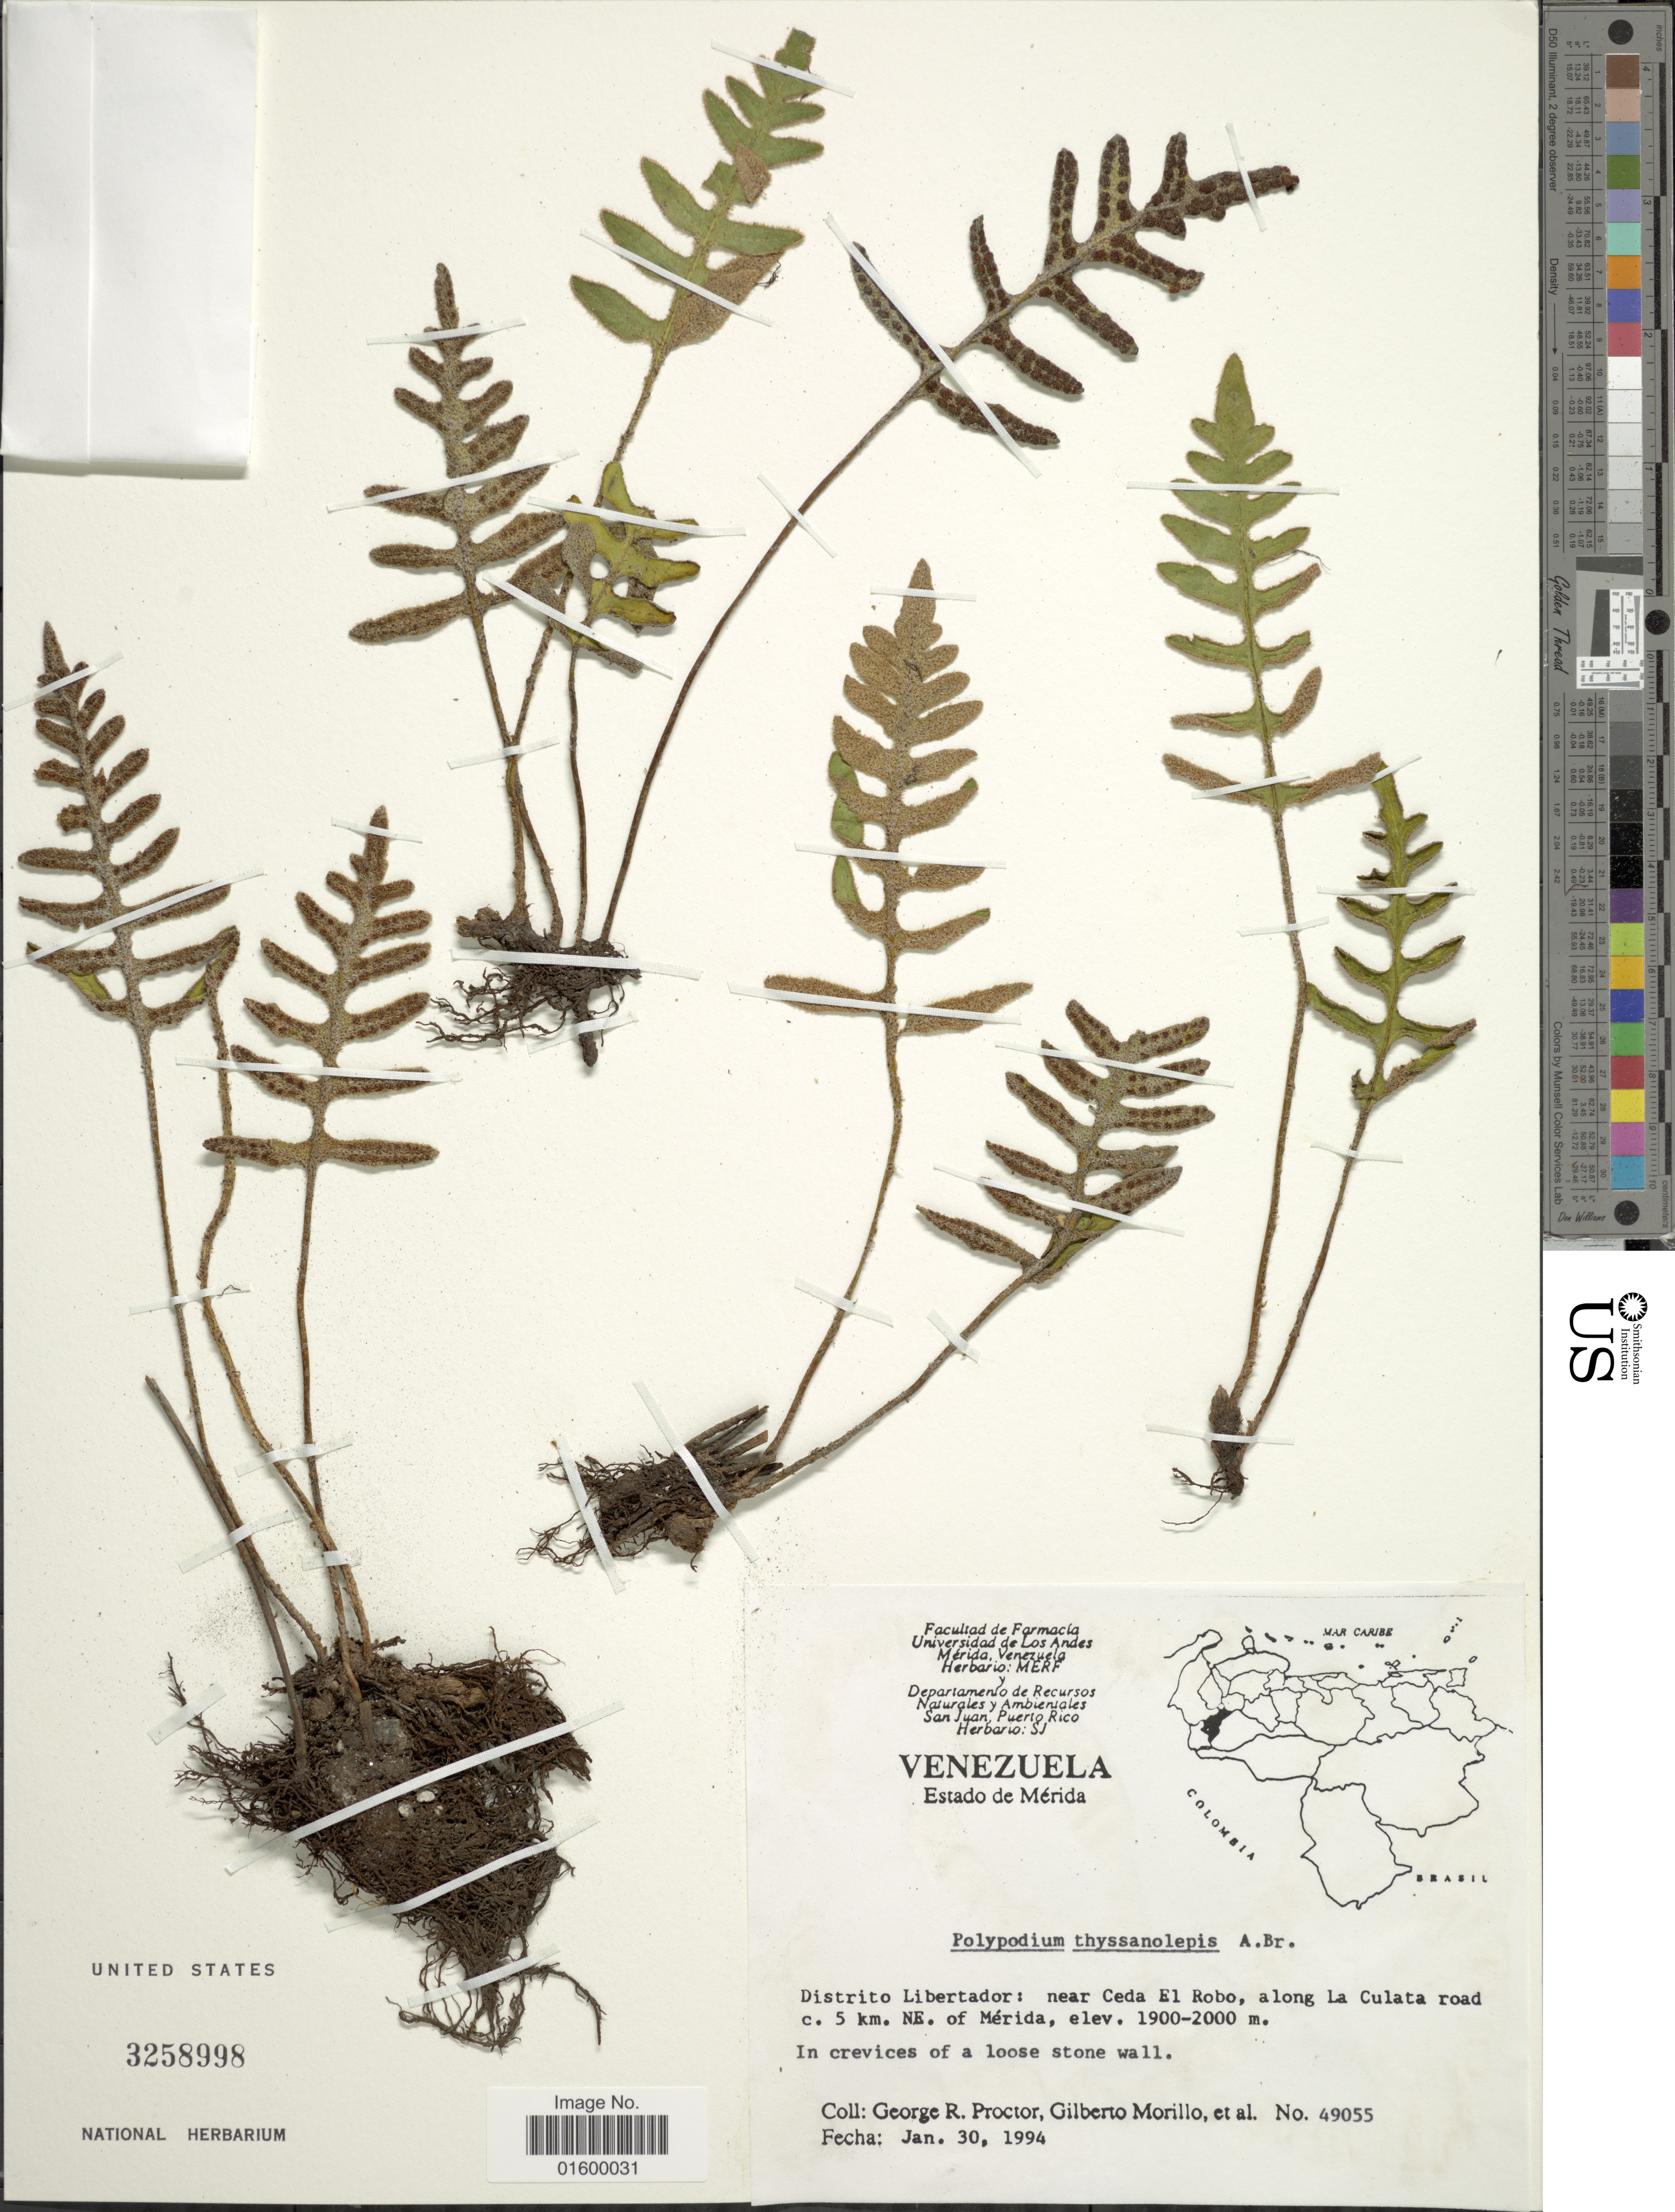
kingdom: Plantae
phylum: Tracheophyta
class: Polypodiopsida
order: Polypodiales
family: Polypodiaceae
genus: Pleopeltis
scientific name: Pleopeltis thyssanolepis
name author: (A. Braun ex Klotzsch) E.G. Andrews & Windham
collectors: G. R. Proctor, G. N. Morillo & et al.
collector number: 49055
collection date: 1994-01-30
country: Venezuela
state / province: Mérida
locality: Estado de Merida, Distrito Libertador, near Ceda El Robo, along La Culata road c. 5 km NE of Merida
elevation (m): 1900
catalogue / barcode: US 3258998